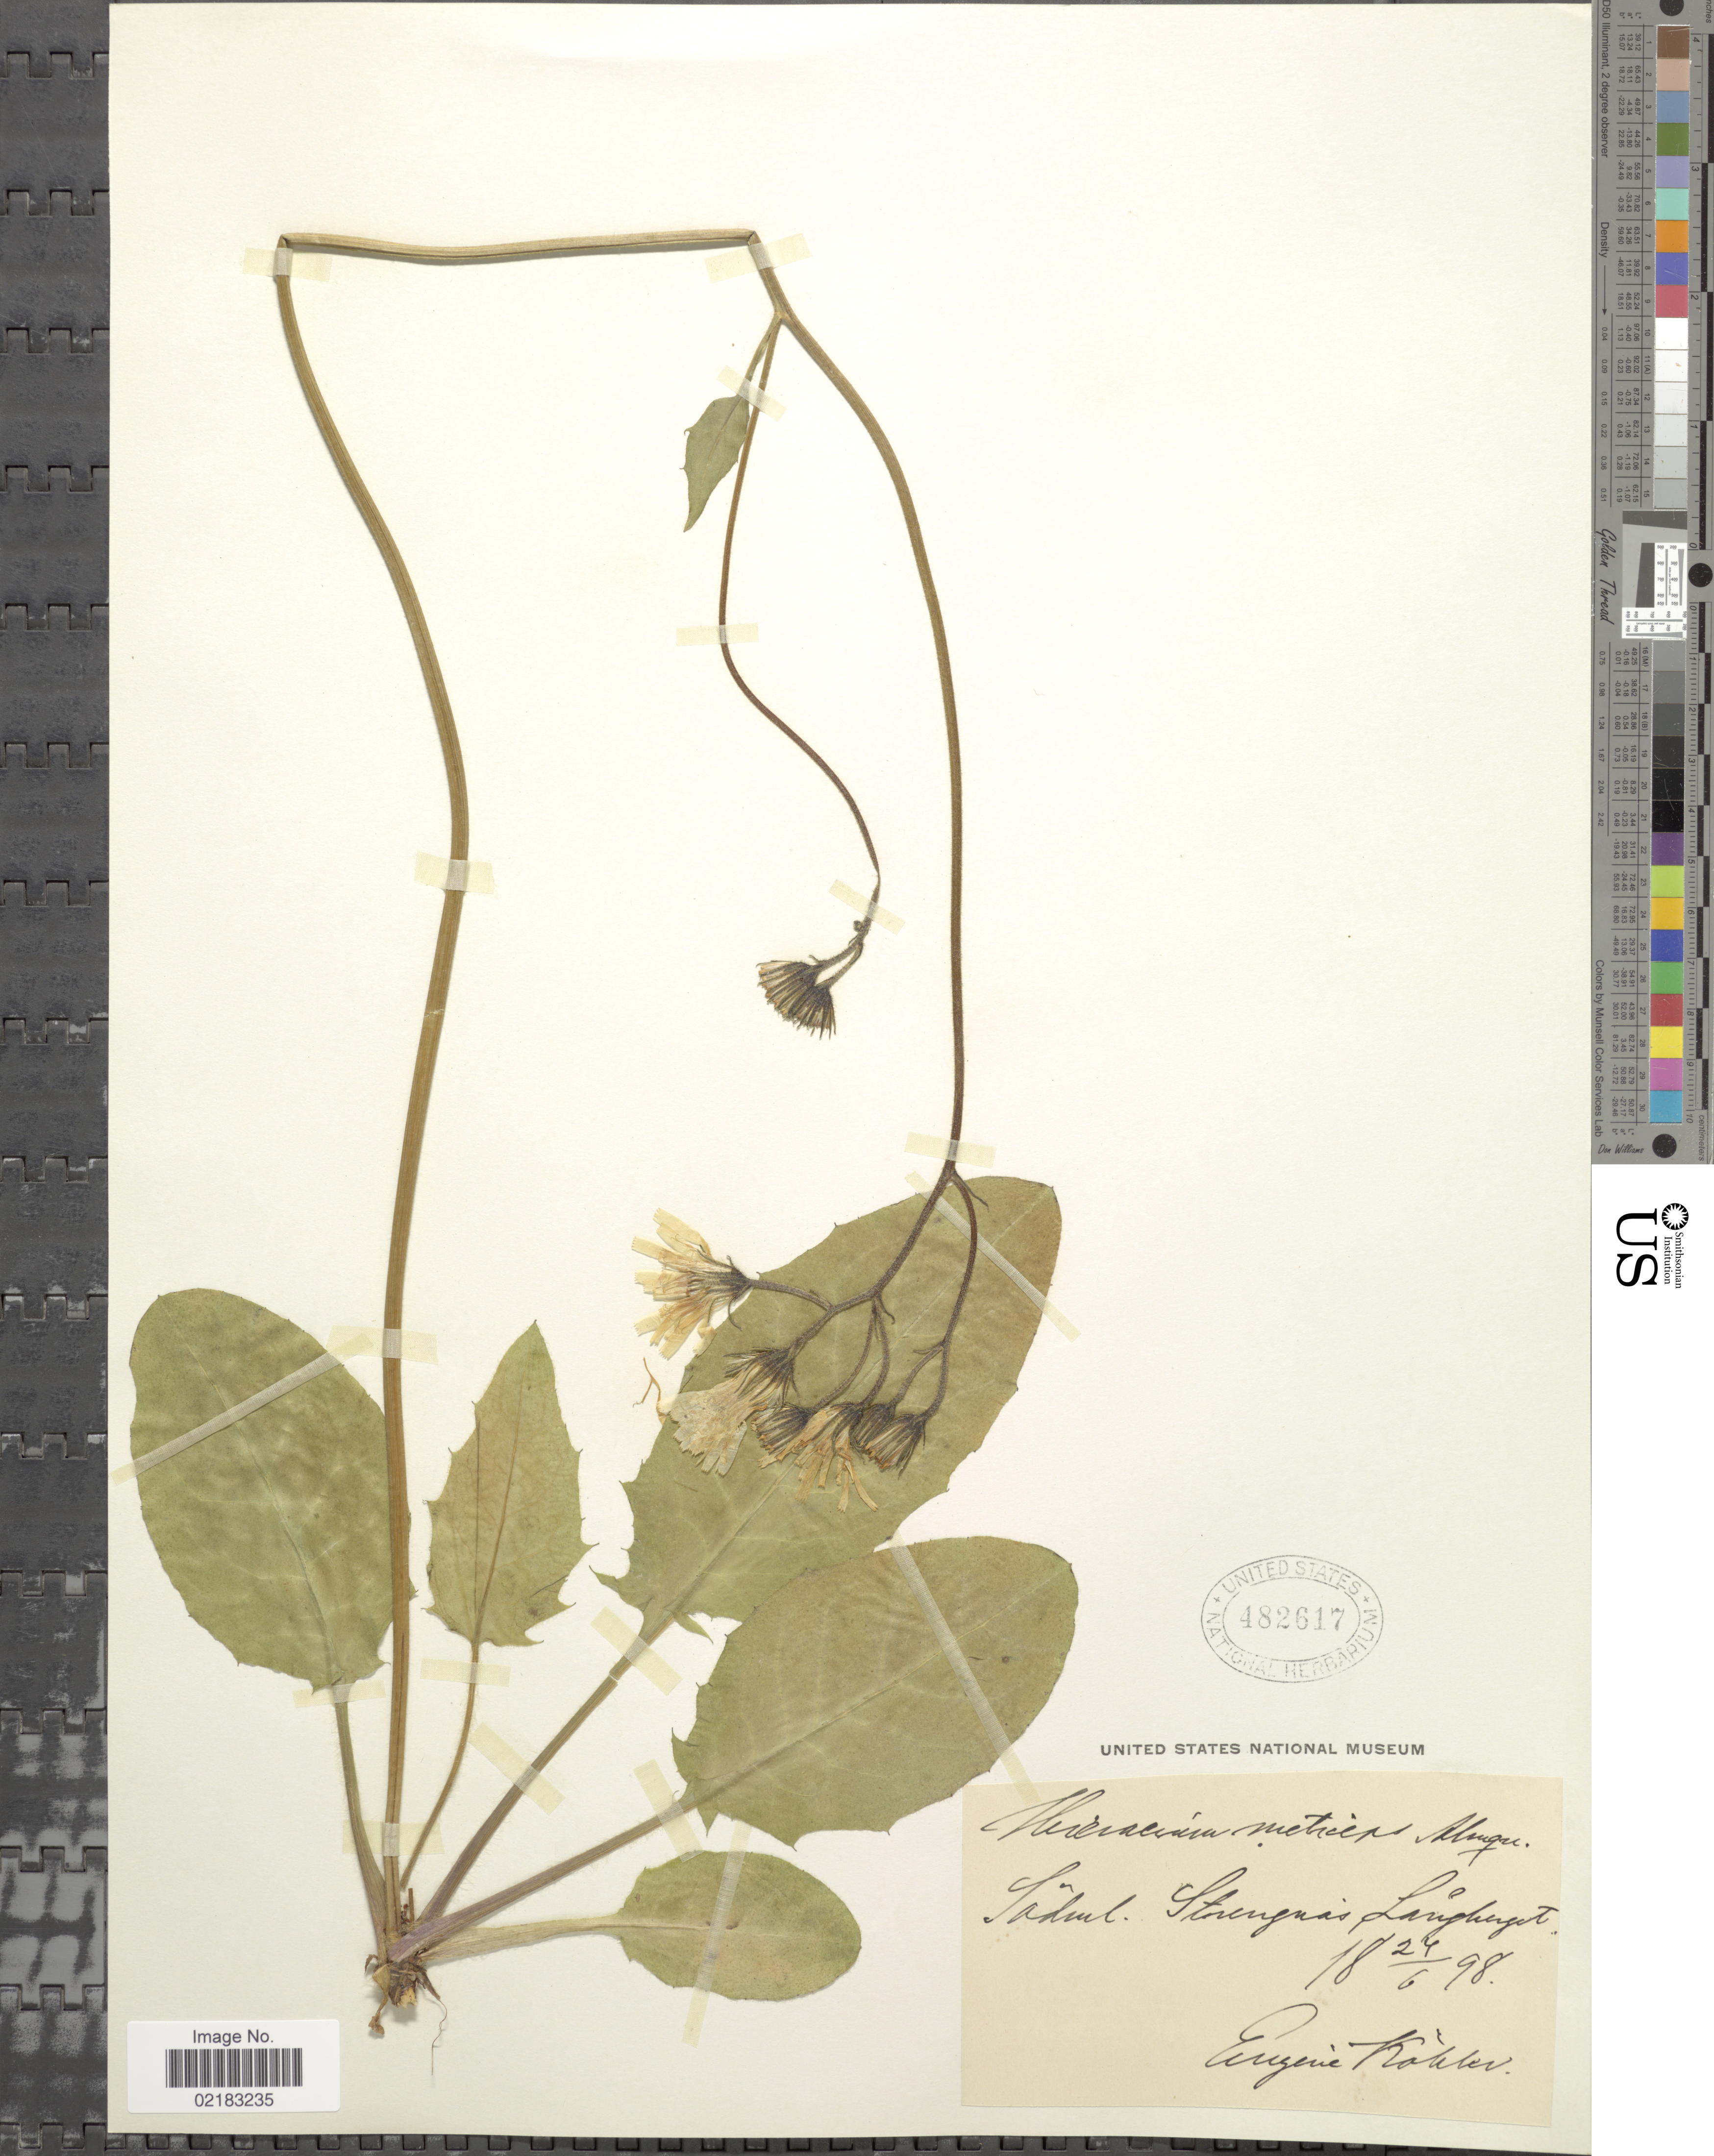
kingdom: Plantae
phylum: Tracheophyta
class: Magnoliopsida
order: Asterales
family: Asteraceae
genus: Hieracium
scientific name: Hieracium meticeps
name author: (Almquist ex Dahlst.) Dahlst.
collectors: E. Kohler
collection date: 1898-06-24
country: Sweden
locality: Sodml, Strängnäs, Langberget.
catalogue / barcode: US 482617